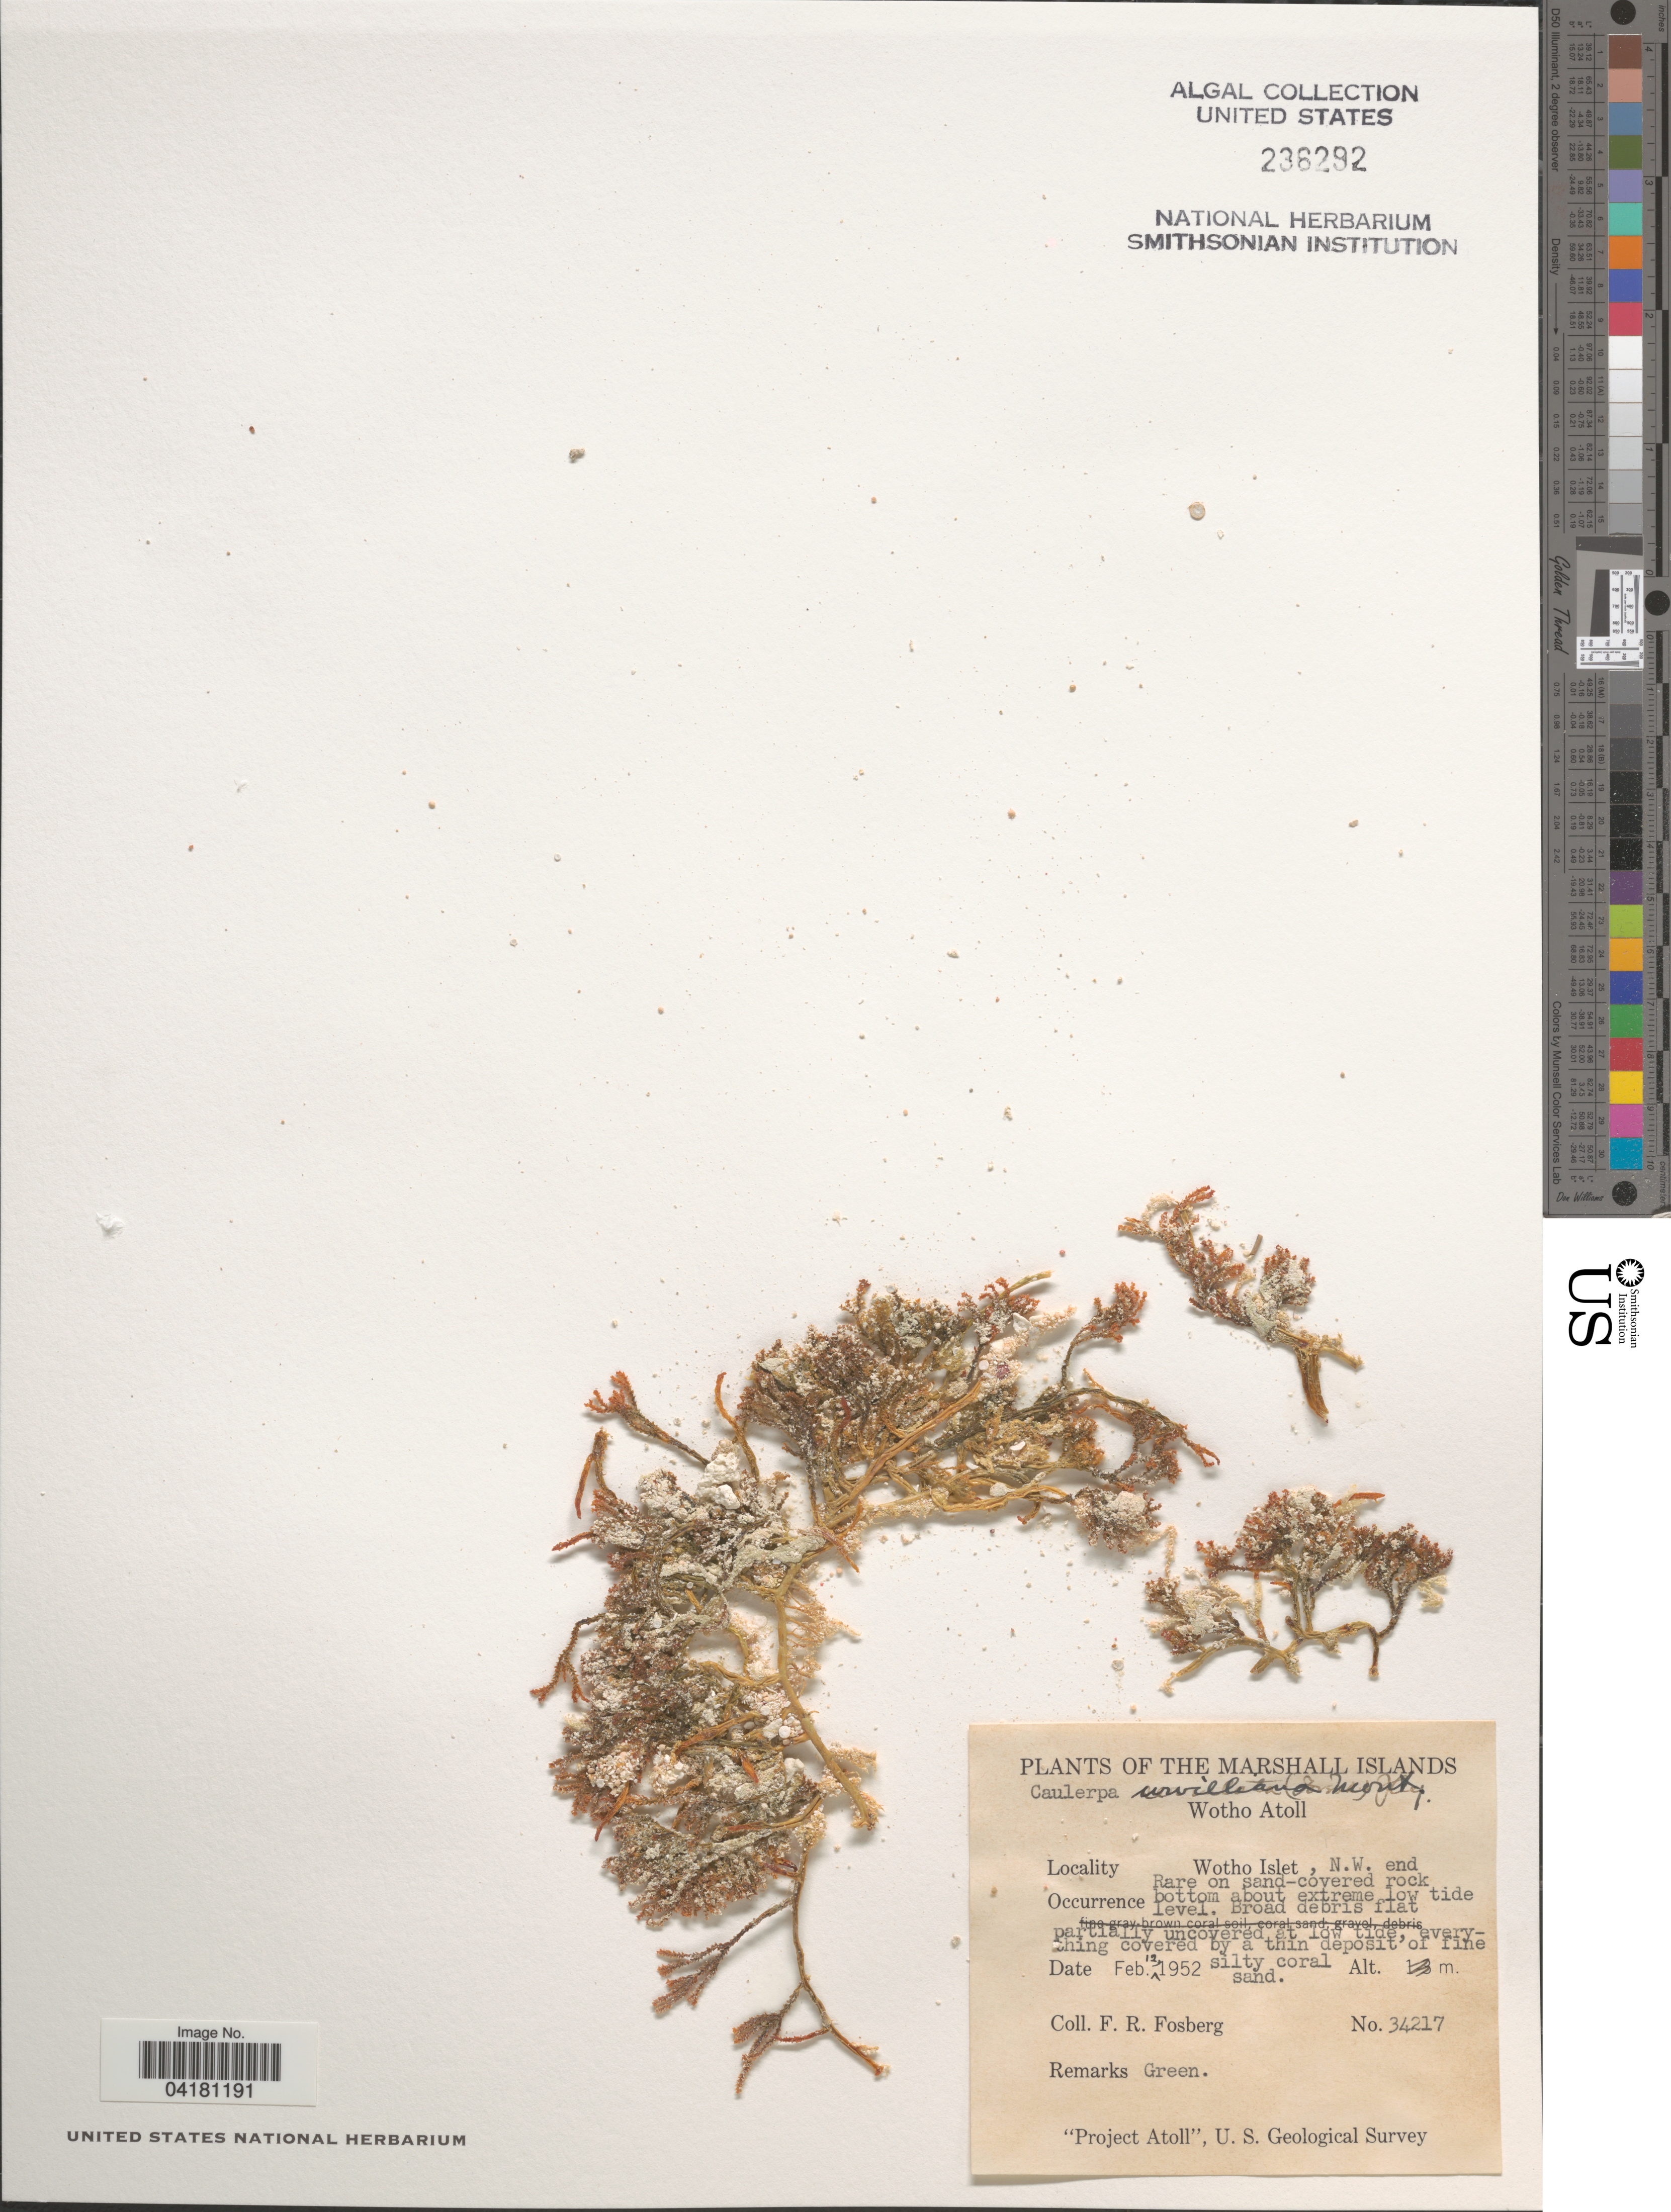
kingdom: Plantae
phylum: Chlorophyta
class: Ulvophyceae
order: Bryopsidales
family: Caulerpaceae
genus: Caulerpa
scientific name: Caulerpa urvilleana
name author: Mont.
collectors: F. R. Fosberg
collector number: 34217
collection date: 1952-02-12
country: Marshall Islands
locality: Wotho Atoll. Wotho Islet, N.W. end. "Project Atoll", U. S. Geological Survey.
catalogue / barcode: US 236292